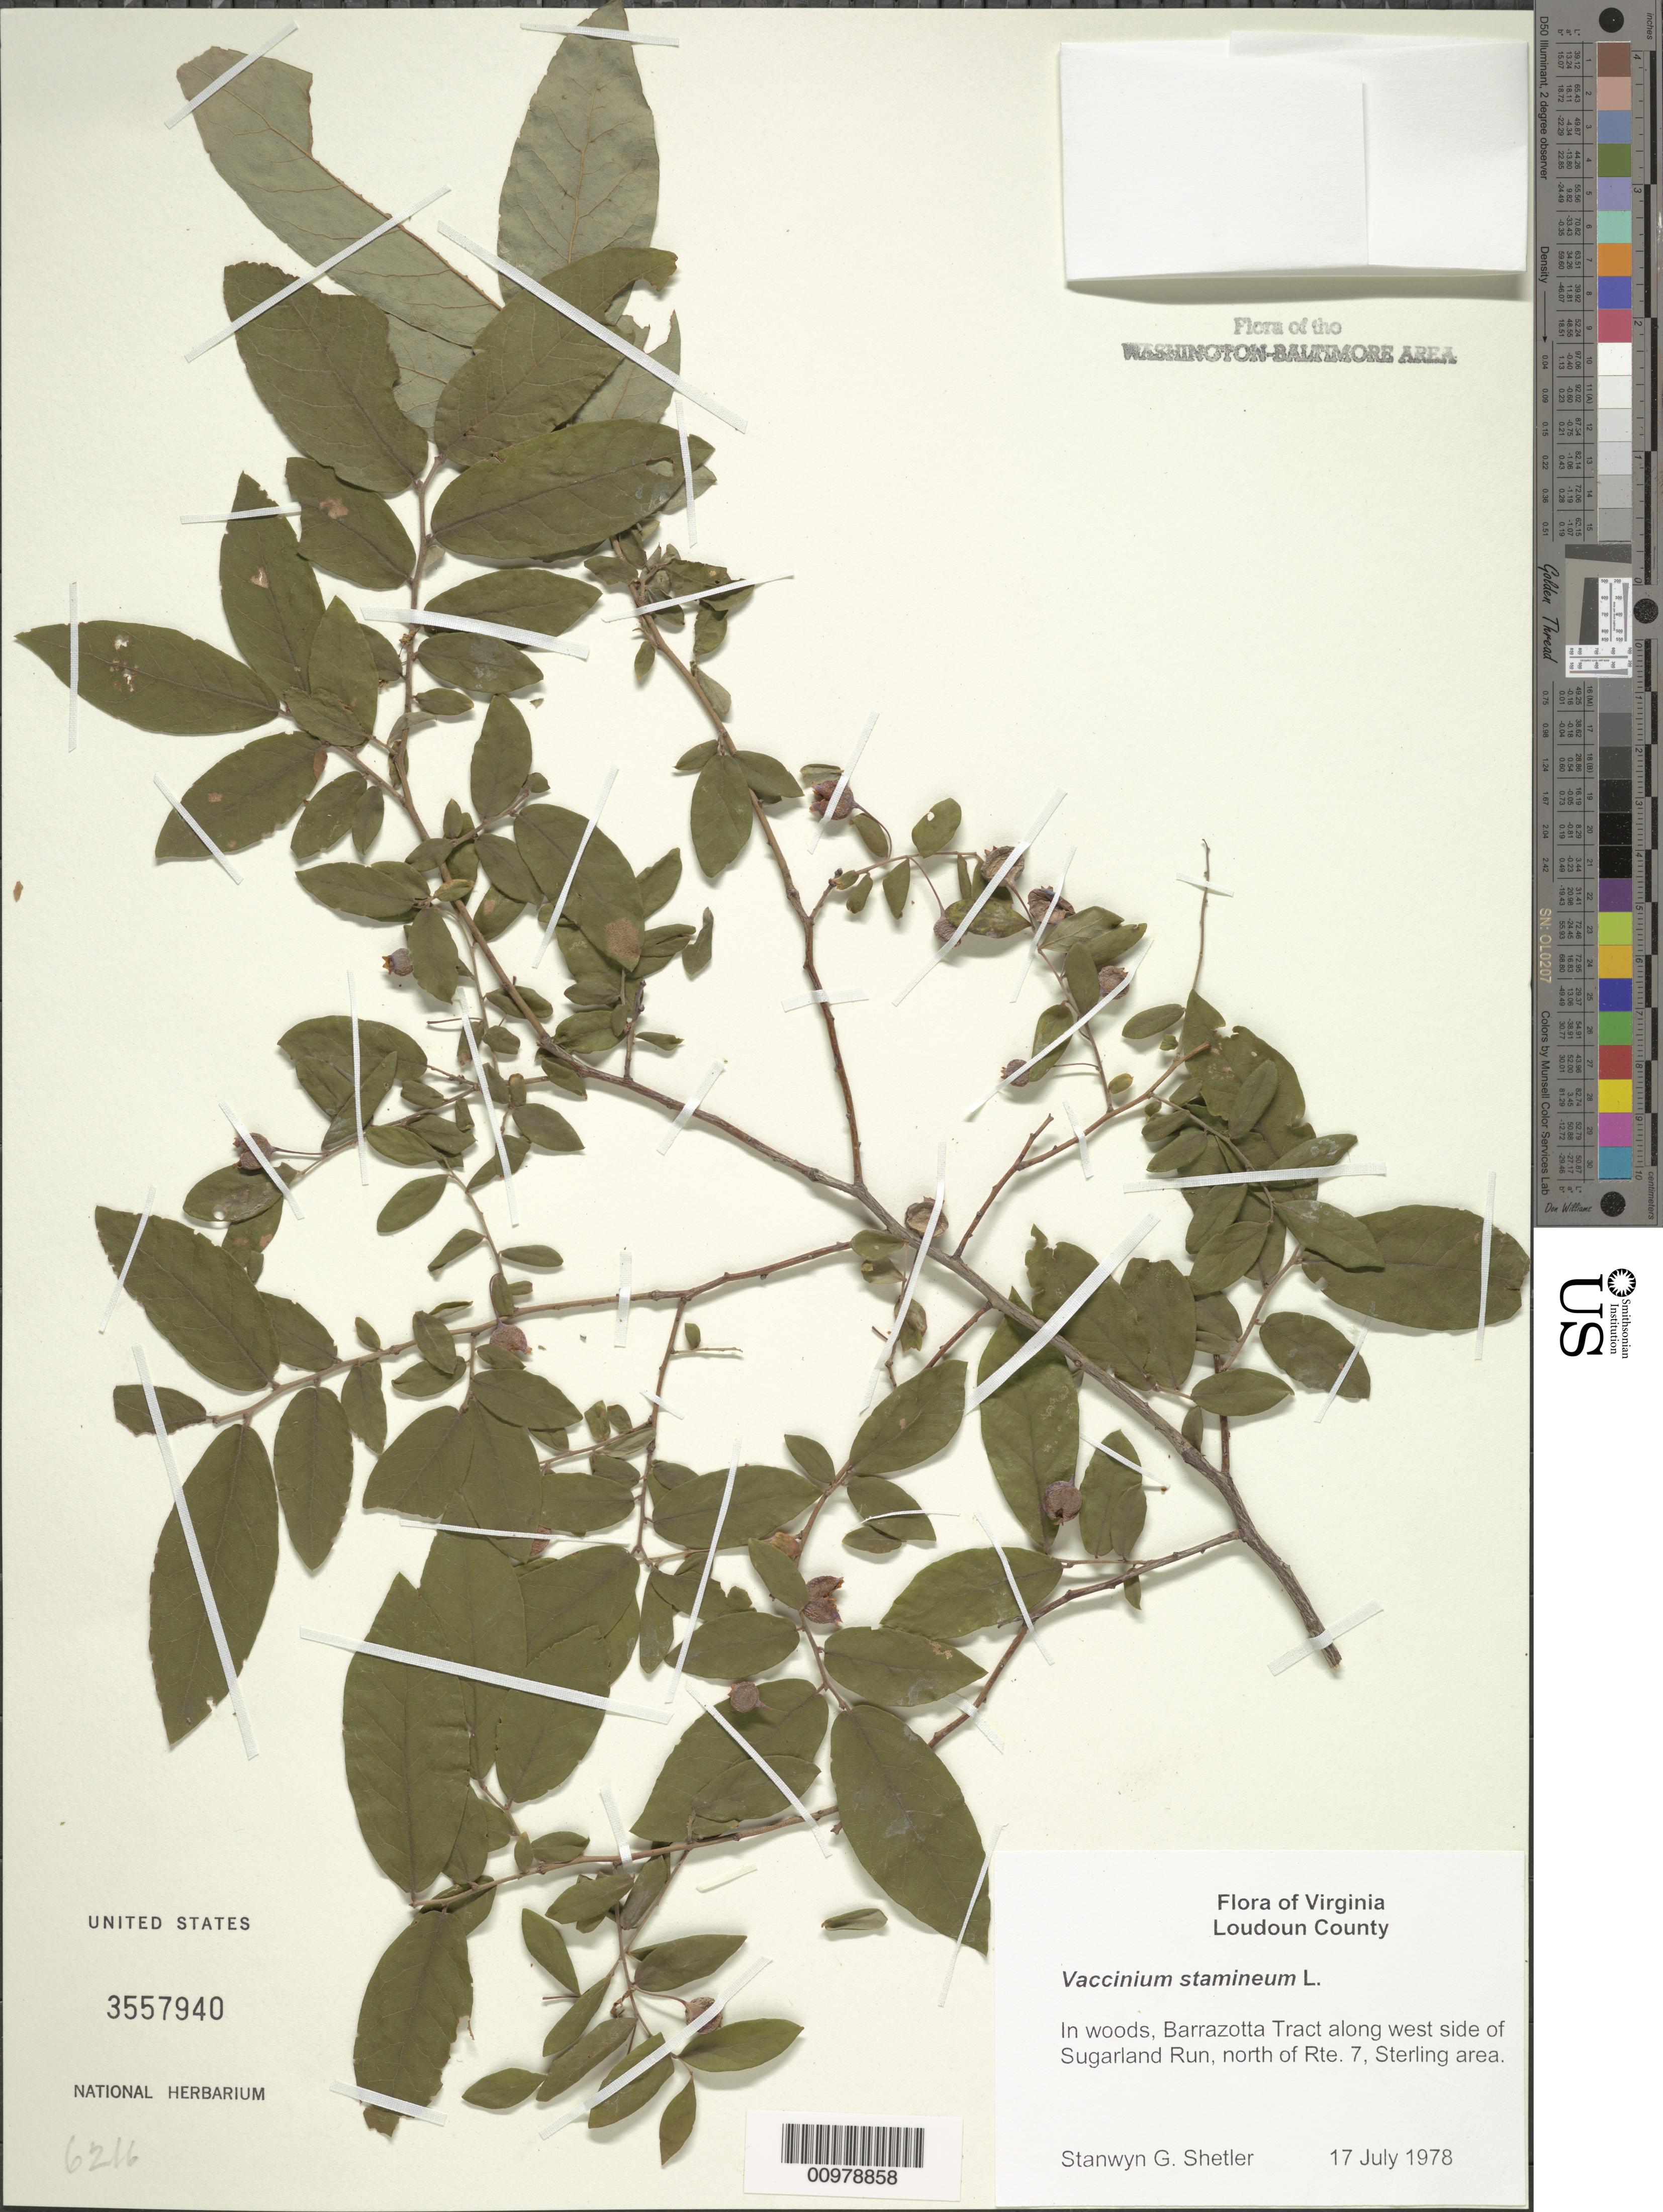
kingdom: Plantae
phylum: Tracheophyta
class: Magnoliopsida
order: Ericales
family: Ericaceae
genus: Vaccinium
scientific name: Vaccinium stamineum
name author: L.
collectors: S. Shetler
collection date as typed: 17 July 1978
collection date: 1978-07-17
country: United States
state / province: Virginia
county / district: Loudoun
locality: Barrazotta Tract along west side of Sugarland Run, north of Rte. 7, Sterling area.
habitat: in woods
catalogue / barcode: US 3557940